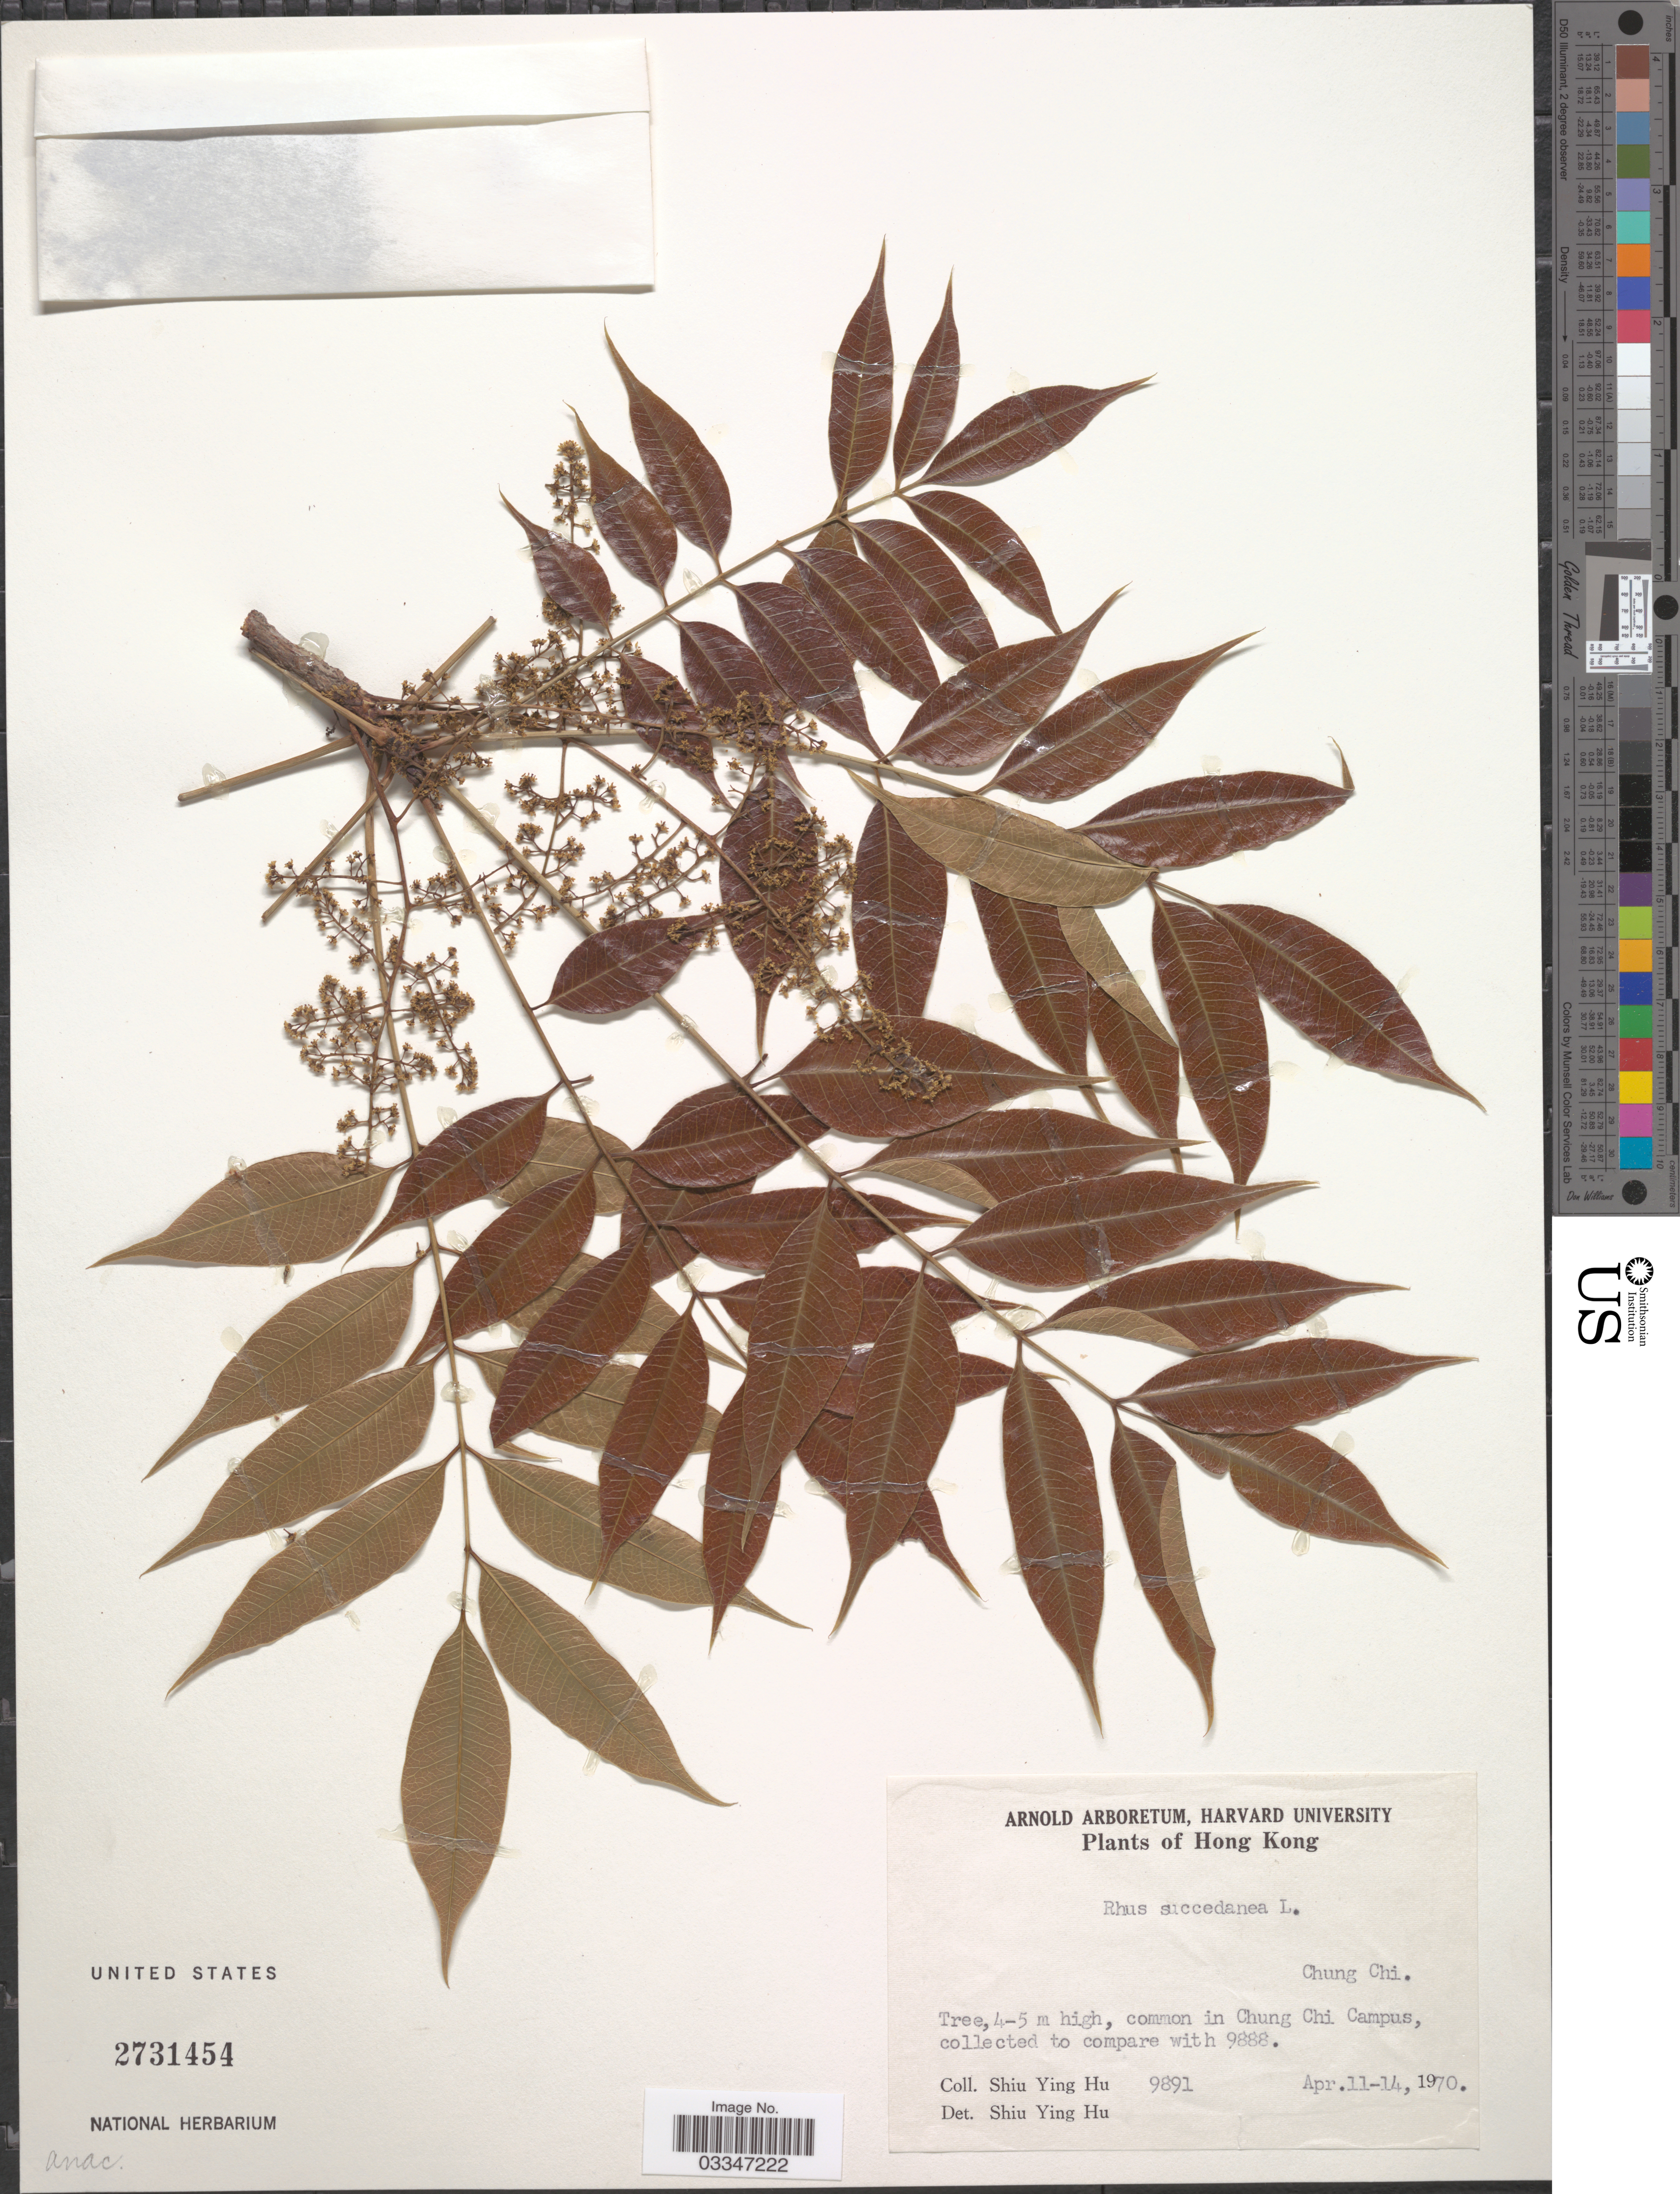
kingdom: Plantae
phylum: Tracheophyta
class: Magnoliopsida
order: Sapindales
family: Anacardiaceae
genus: Rhus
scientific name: Rhus succedanea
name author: L.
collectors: S. Y. Hu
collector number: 9891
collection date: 1970-04-11/1970-04-14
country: China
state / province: Hong Kong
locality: Chung Chi. Chung Chi Campus.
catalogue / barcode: US 2731454